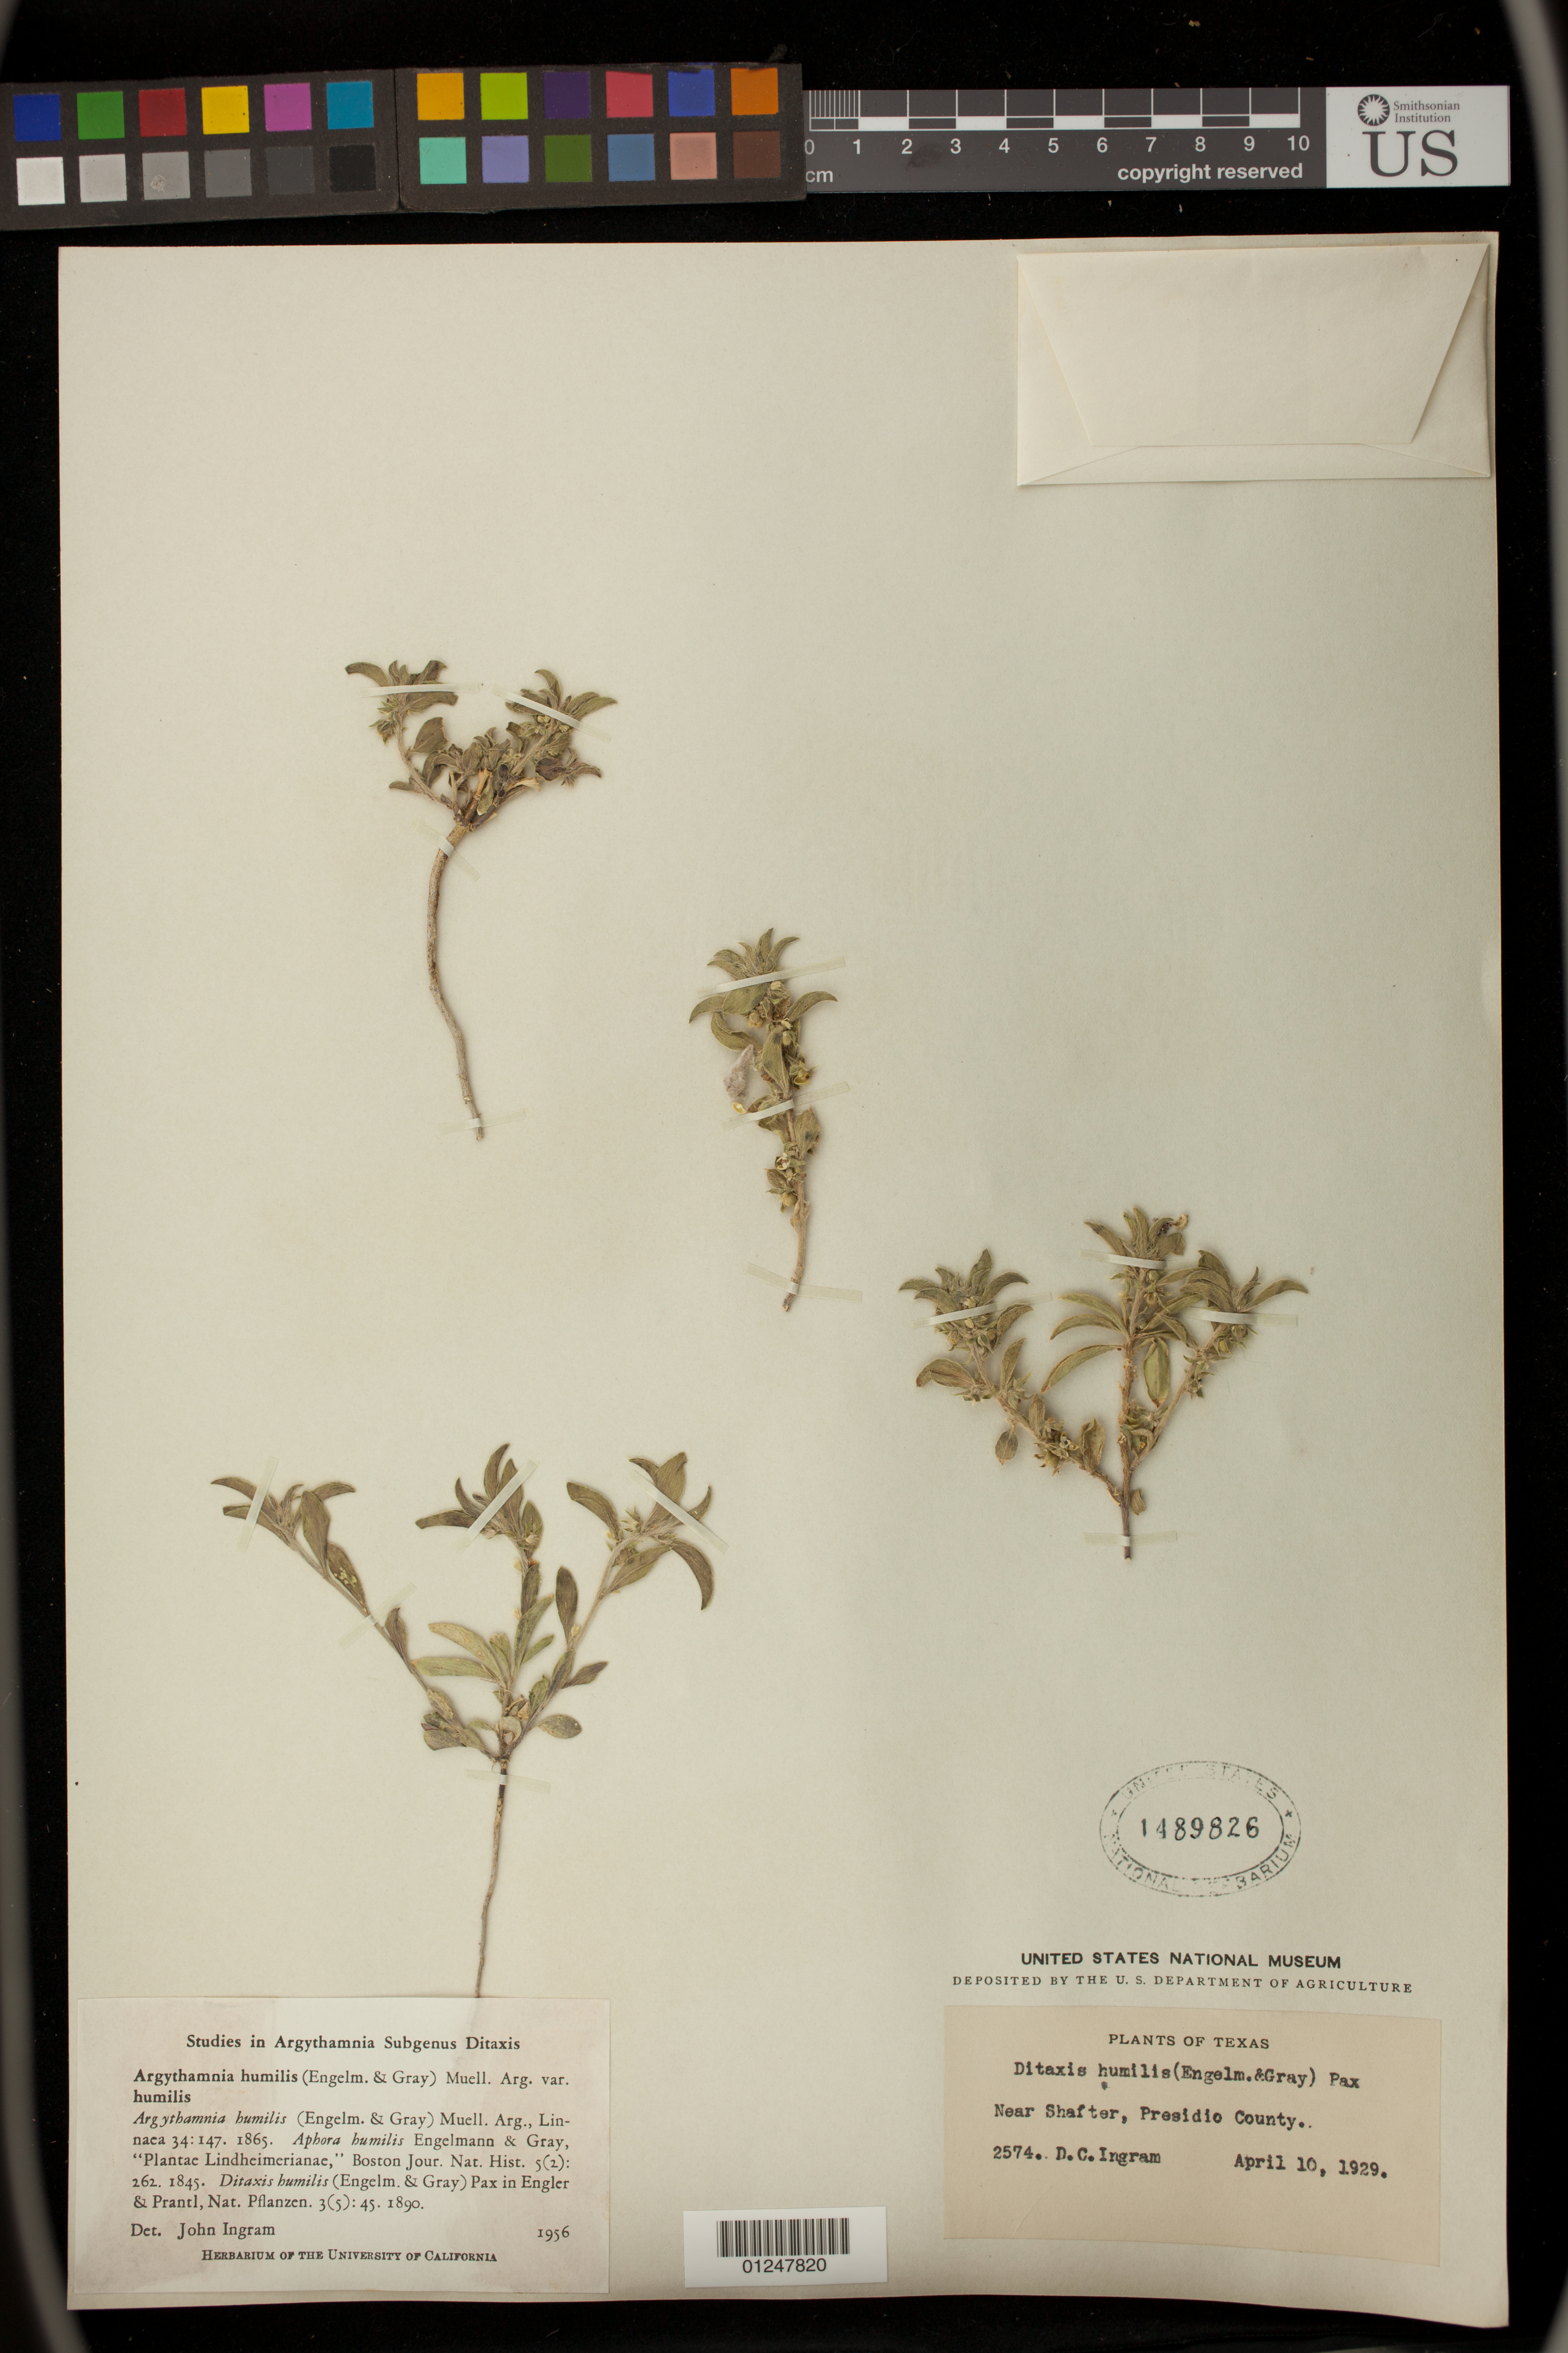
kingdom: Plantae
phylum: Tracheophyta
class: Magnoliopsida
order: Malpighiales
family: Euphorbiaceae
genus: Argythamnia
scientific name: Argythamnia humilis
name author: (Engelm. & A. Gray) Müll. Arg.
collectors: D. C. Ingram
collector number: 2574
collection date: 1929-04-10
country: United States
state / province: Texas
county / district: Presidio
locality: Near Shafter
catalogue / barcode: US 1489826